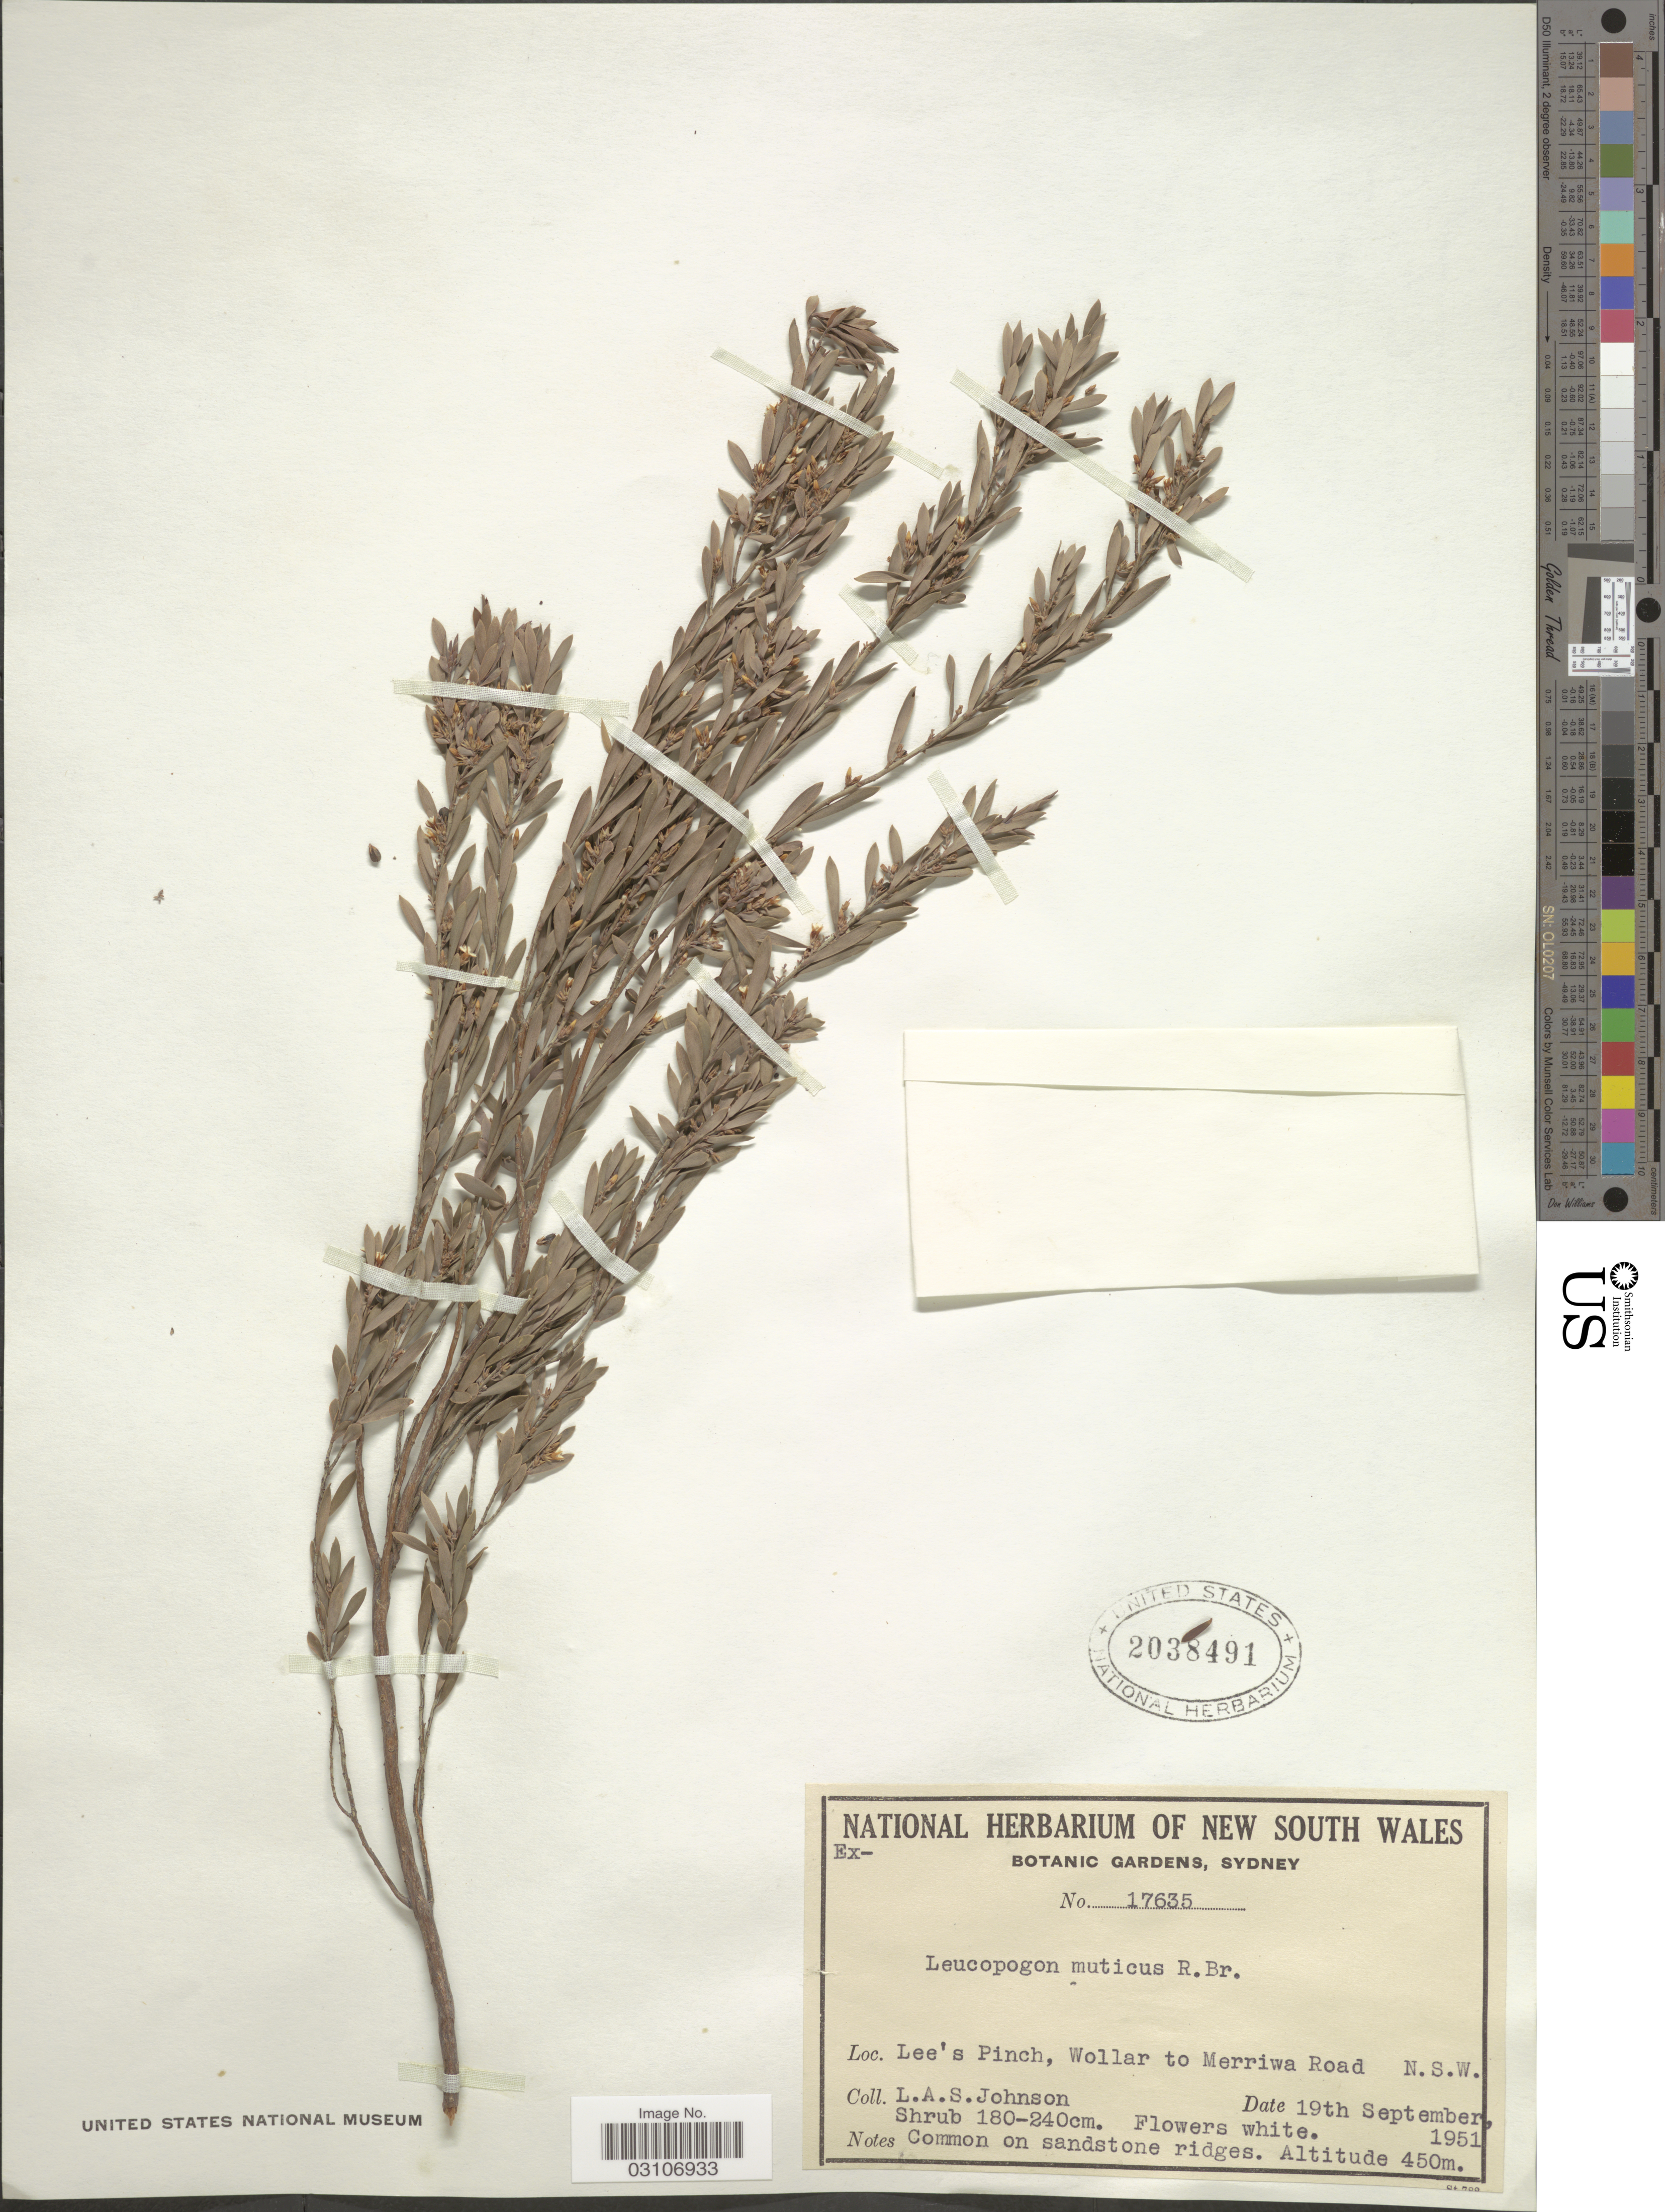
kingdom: Plantae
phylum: Tracheophyta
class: Magnoliopsida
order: Ericales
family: Ericaceae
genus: Leucopogon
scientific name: Leucopogon muticus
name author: R. Br.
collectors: L. A. S. Johnson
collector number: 17635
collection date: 1951-09-19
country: Australia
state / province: New South Wales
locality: Lee's Pinch, Wollar to Merriwa Road.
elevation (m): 450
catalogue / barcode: US 2038491